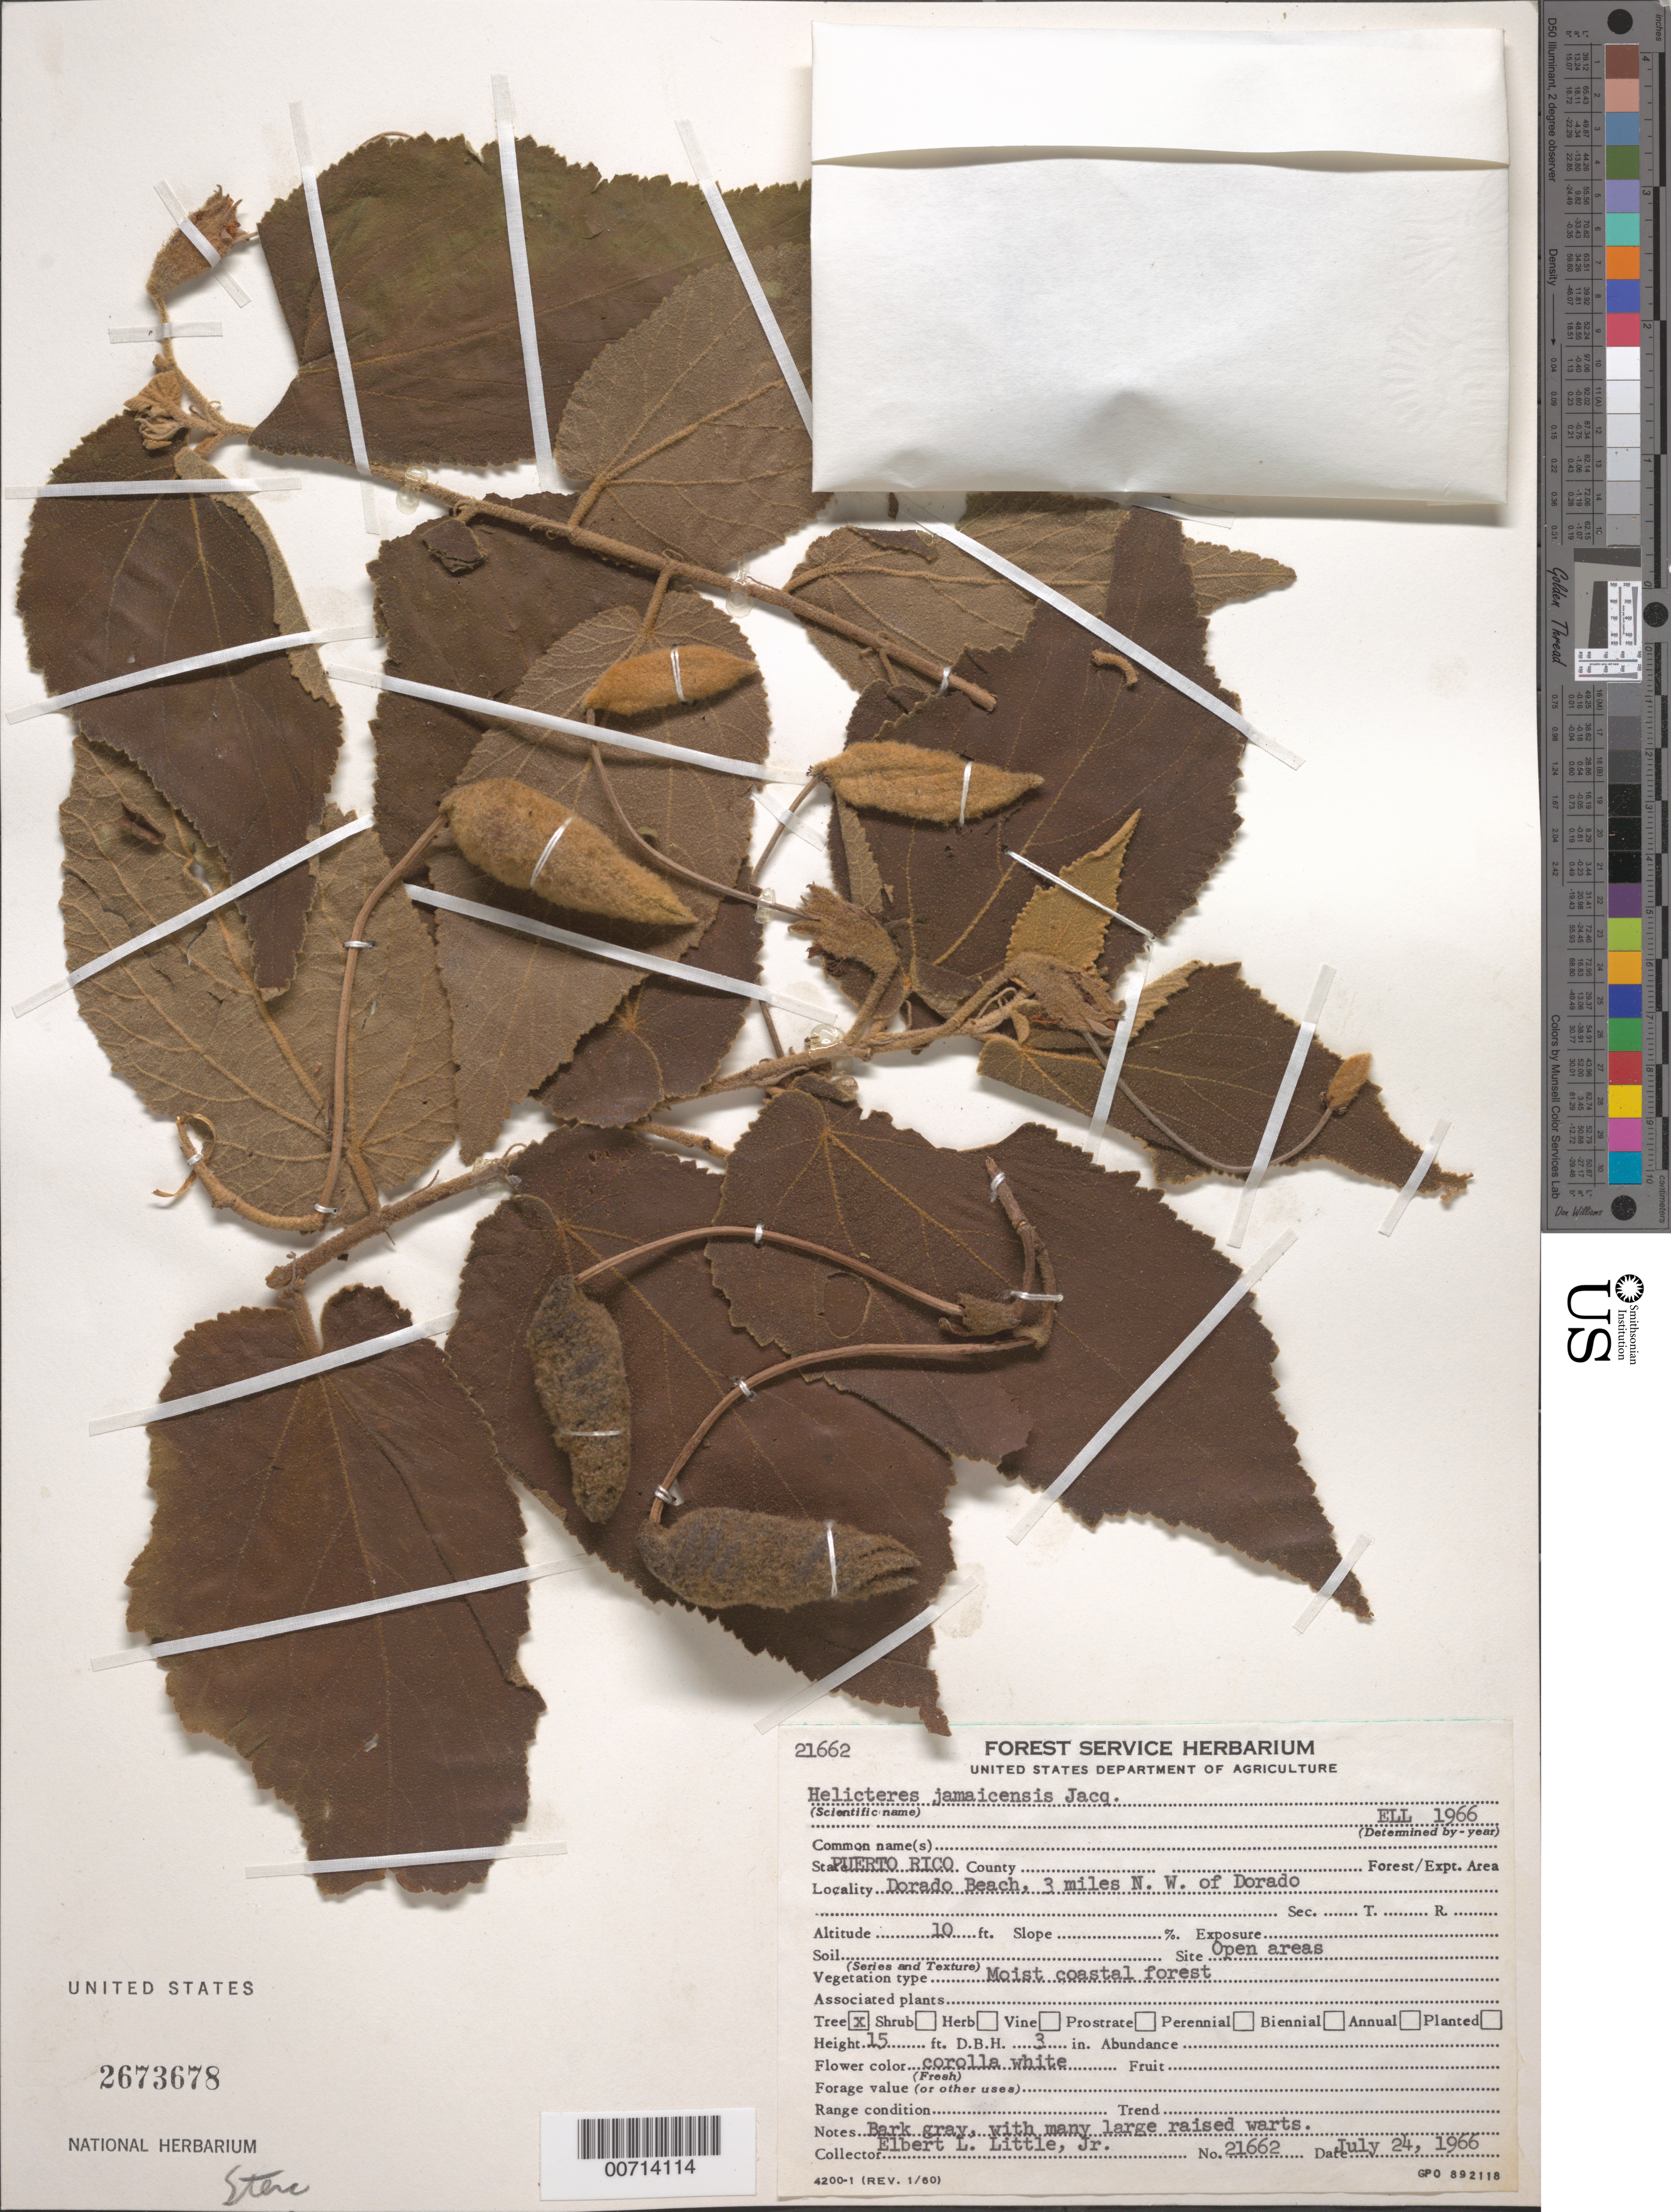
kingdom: Plantae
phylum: Tracheophyta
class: Magnoliopsida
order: Malvales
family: Malvaceae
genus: Helicteres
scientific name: Helicteres jamaicensis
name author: Jacq.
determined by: Little, Elbert L., Jr., (FSSR), United States Department of Agriculture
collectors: E. L. Little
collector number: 21661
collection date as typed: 24 Jul 1966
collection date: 1966-07-24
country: Puerto Rico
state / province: Dorado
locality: Dorado Beach, 3 mi NW of Dorado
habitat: Open areas, moist coastal forest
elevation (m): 3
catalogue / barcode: US 2673678